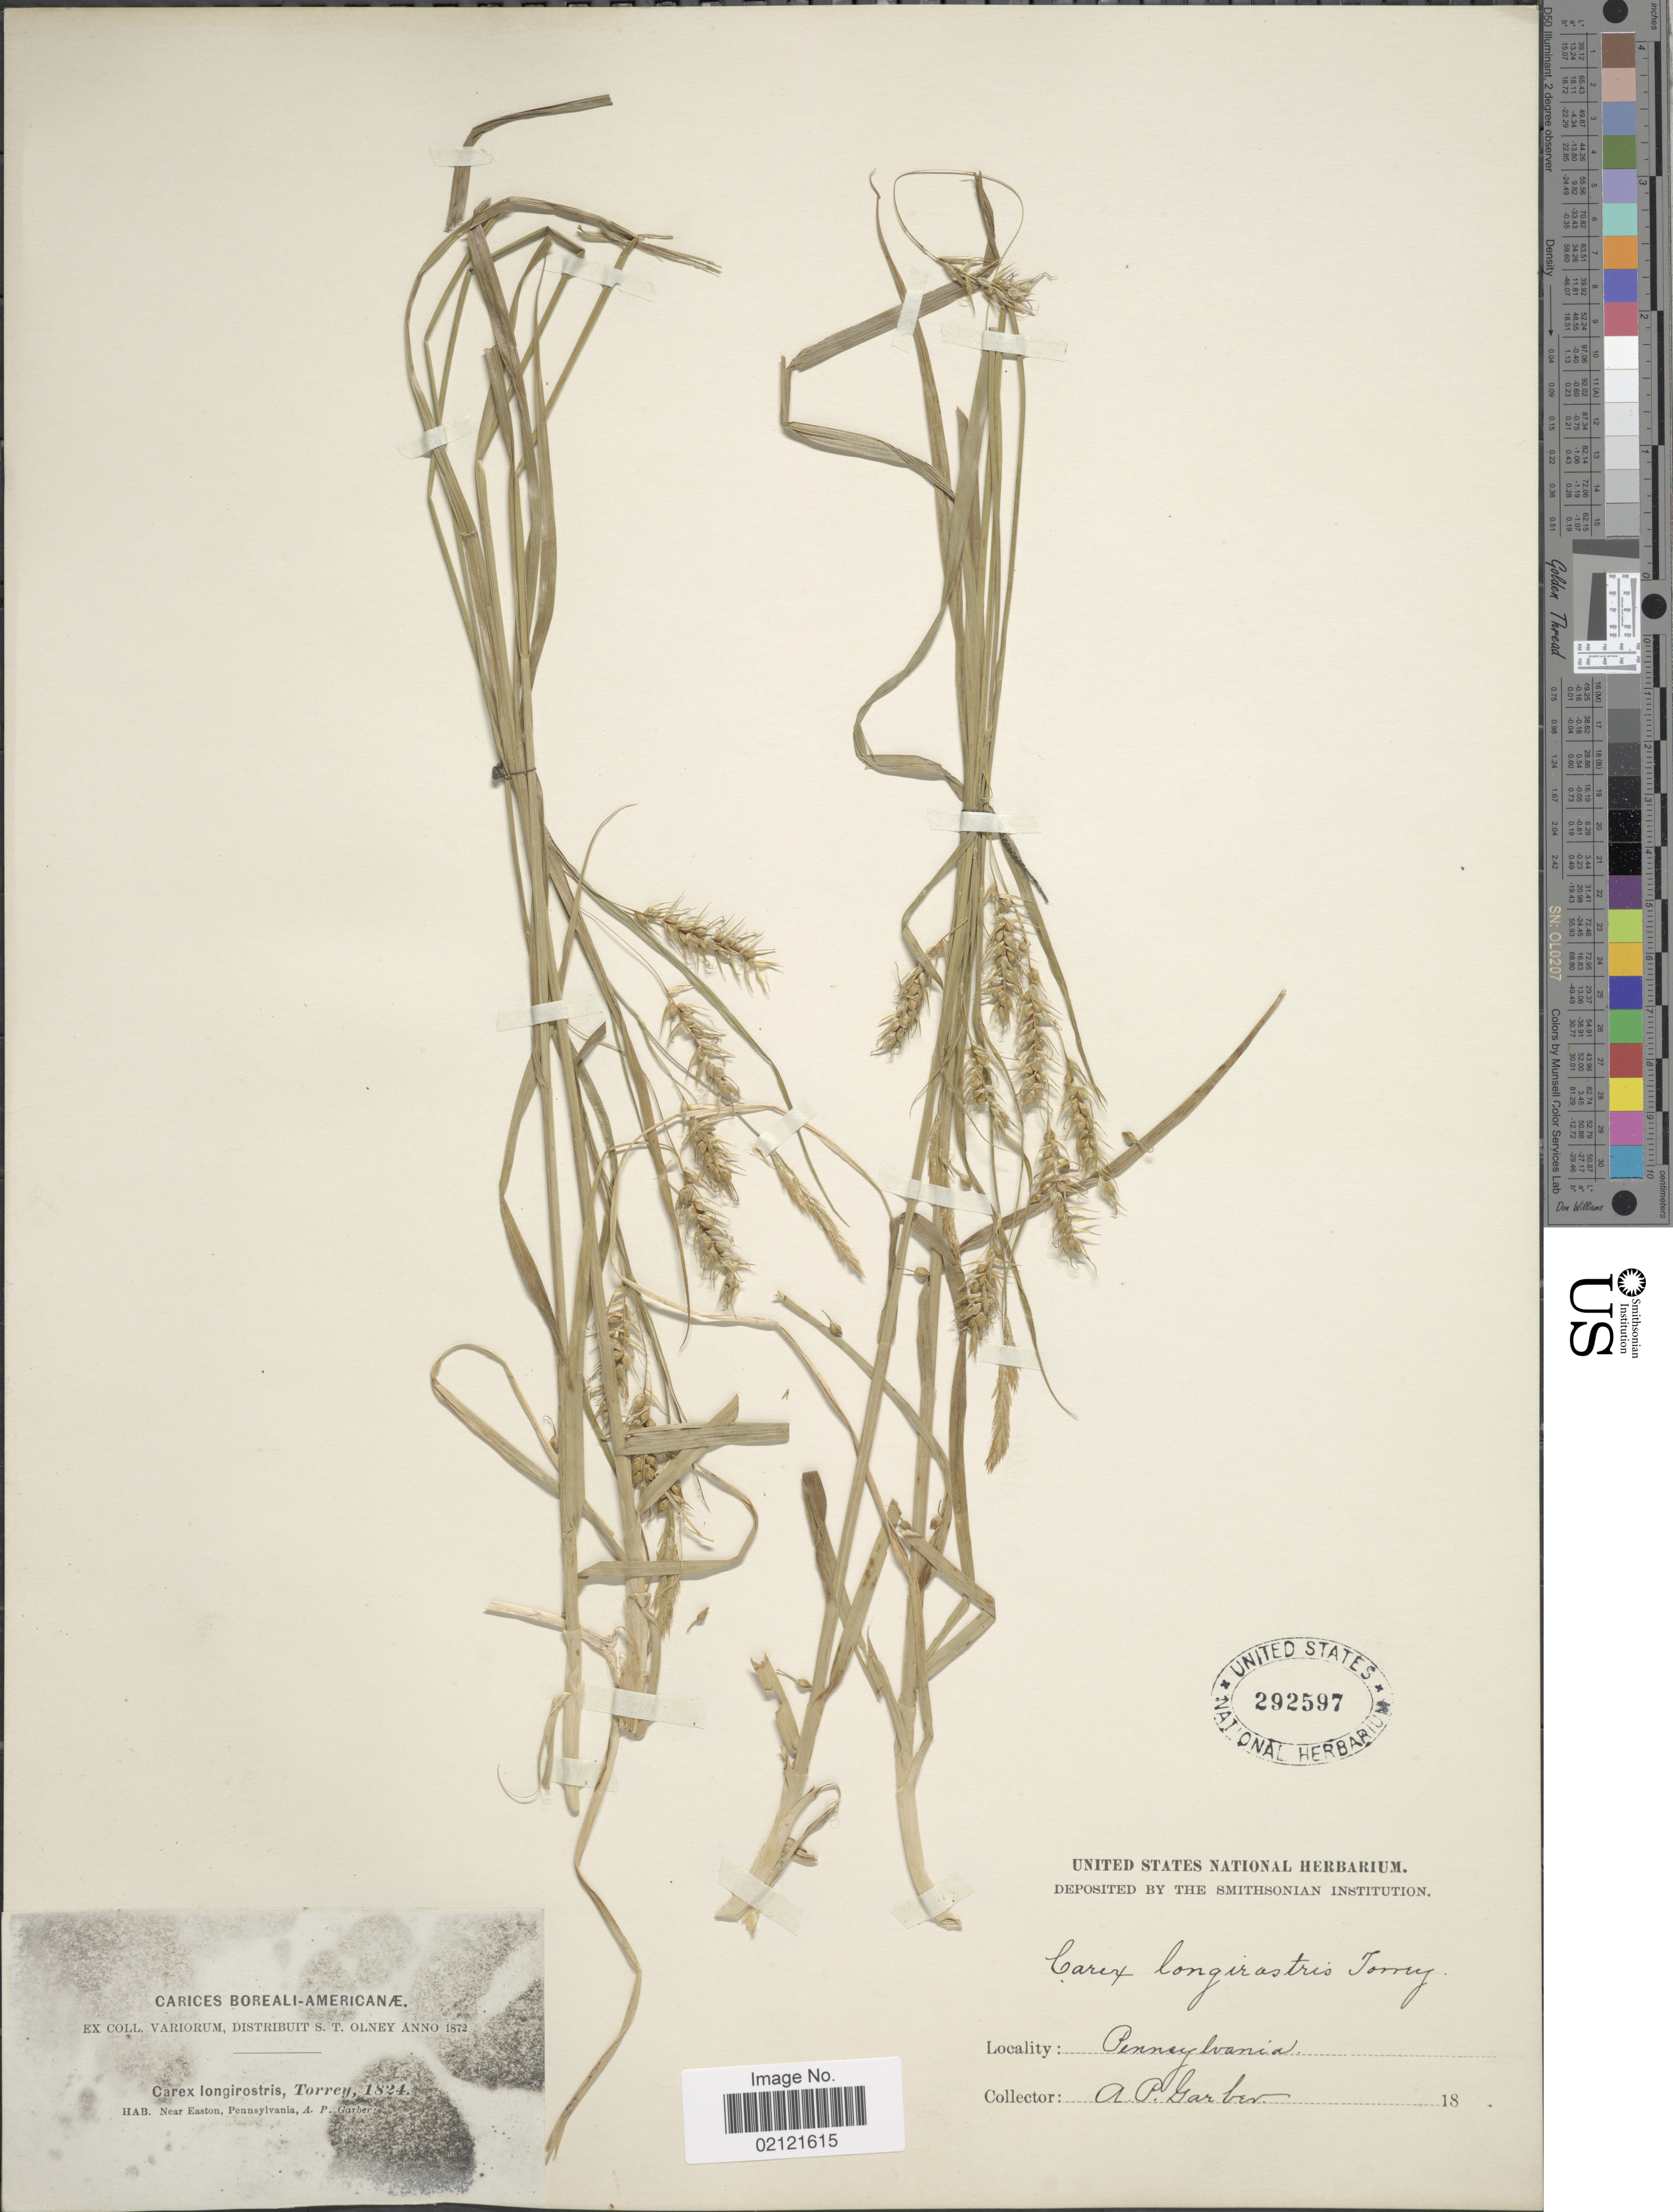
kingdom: Plantae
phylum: Tracheophyta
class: Liliopsida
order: Poales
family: Cyperaceae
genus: Carex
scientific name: Carex sprengelii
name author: Dewey ex Spreng.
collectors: A. P. Garber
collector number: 1824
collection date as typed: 18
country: United States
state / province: Pennsylvania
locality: Near Easton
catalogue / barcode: US 292597